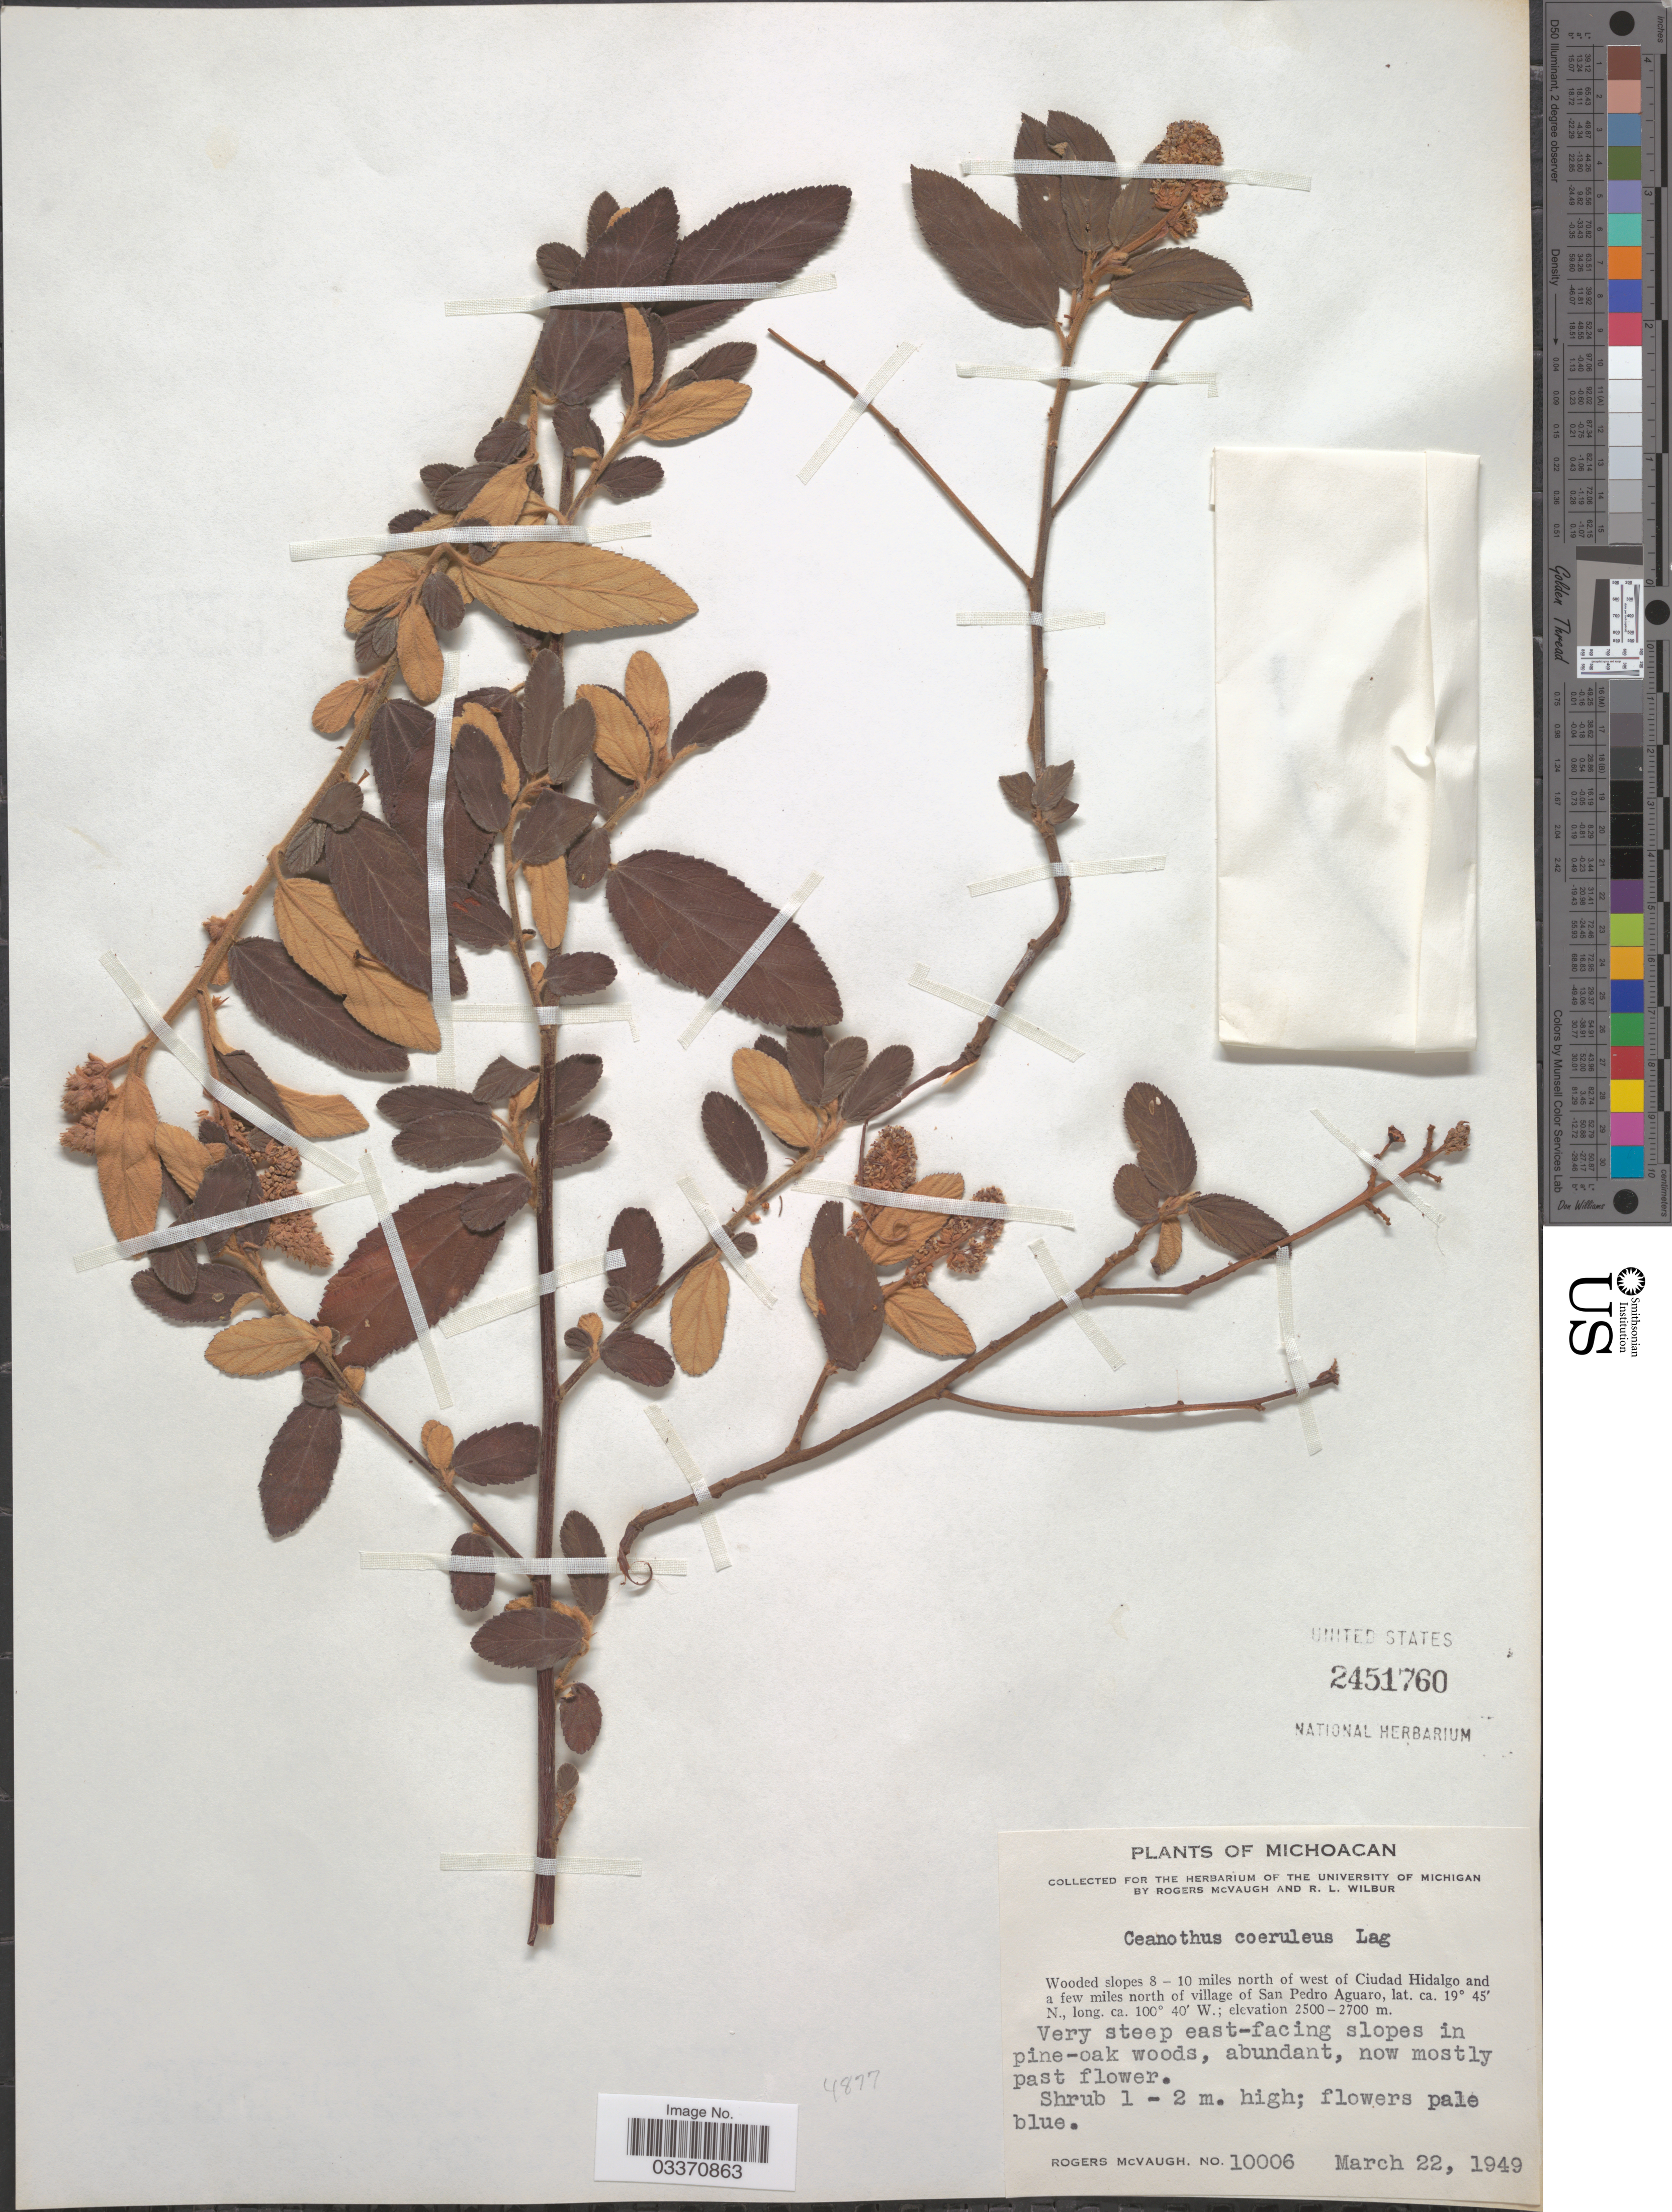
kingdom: Plantae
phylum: Tracheophyta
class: Magnoliopsida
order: Rosales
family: Rhamnaceae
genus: Ceanothus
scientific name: Ceanothus caeruleus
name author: Lag.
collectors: R. McVaugh & R. L. Wilbur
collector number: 10006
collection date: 1949-03-22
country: Mexico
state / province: Michoacán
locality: Wooded slopes 8 - 10 miles north of west of Ciudad Hidalgo and a few miles north of village of San Pedro Aguaro.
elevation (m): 2500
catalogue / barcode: US 2451760